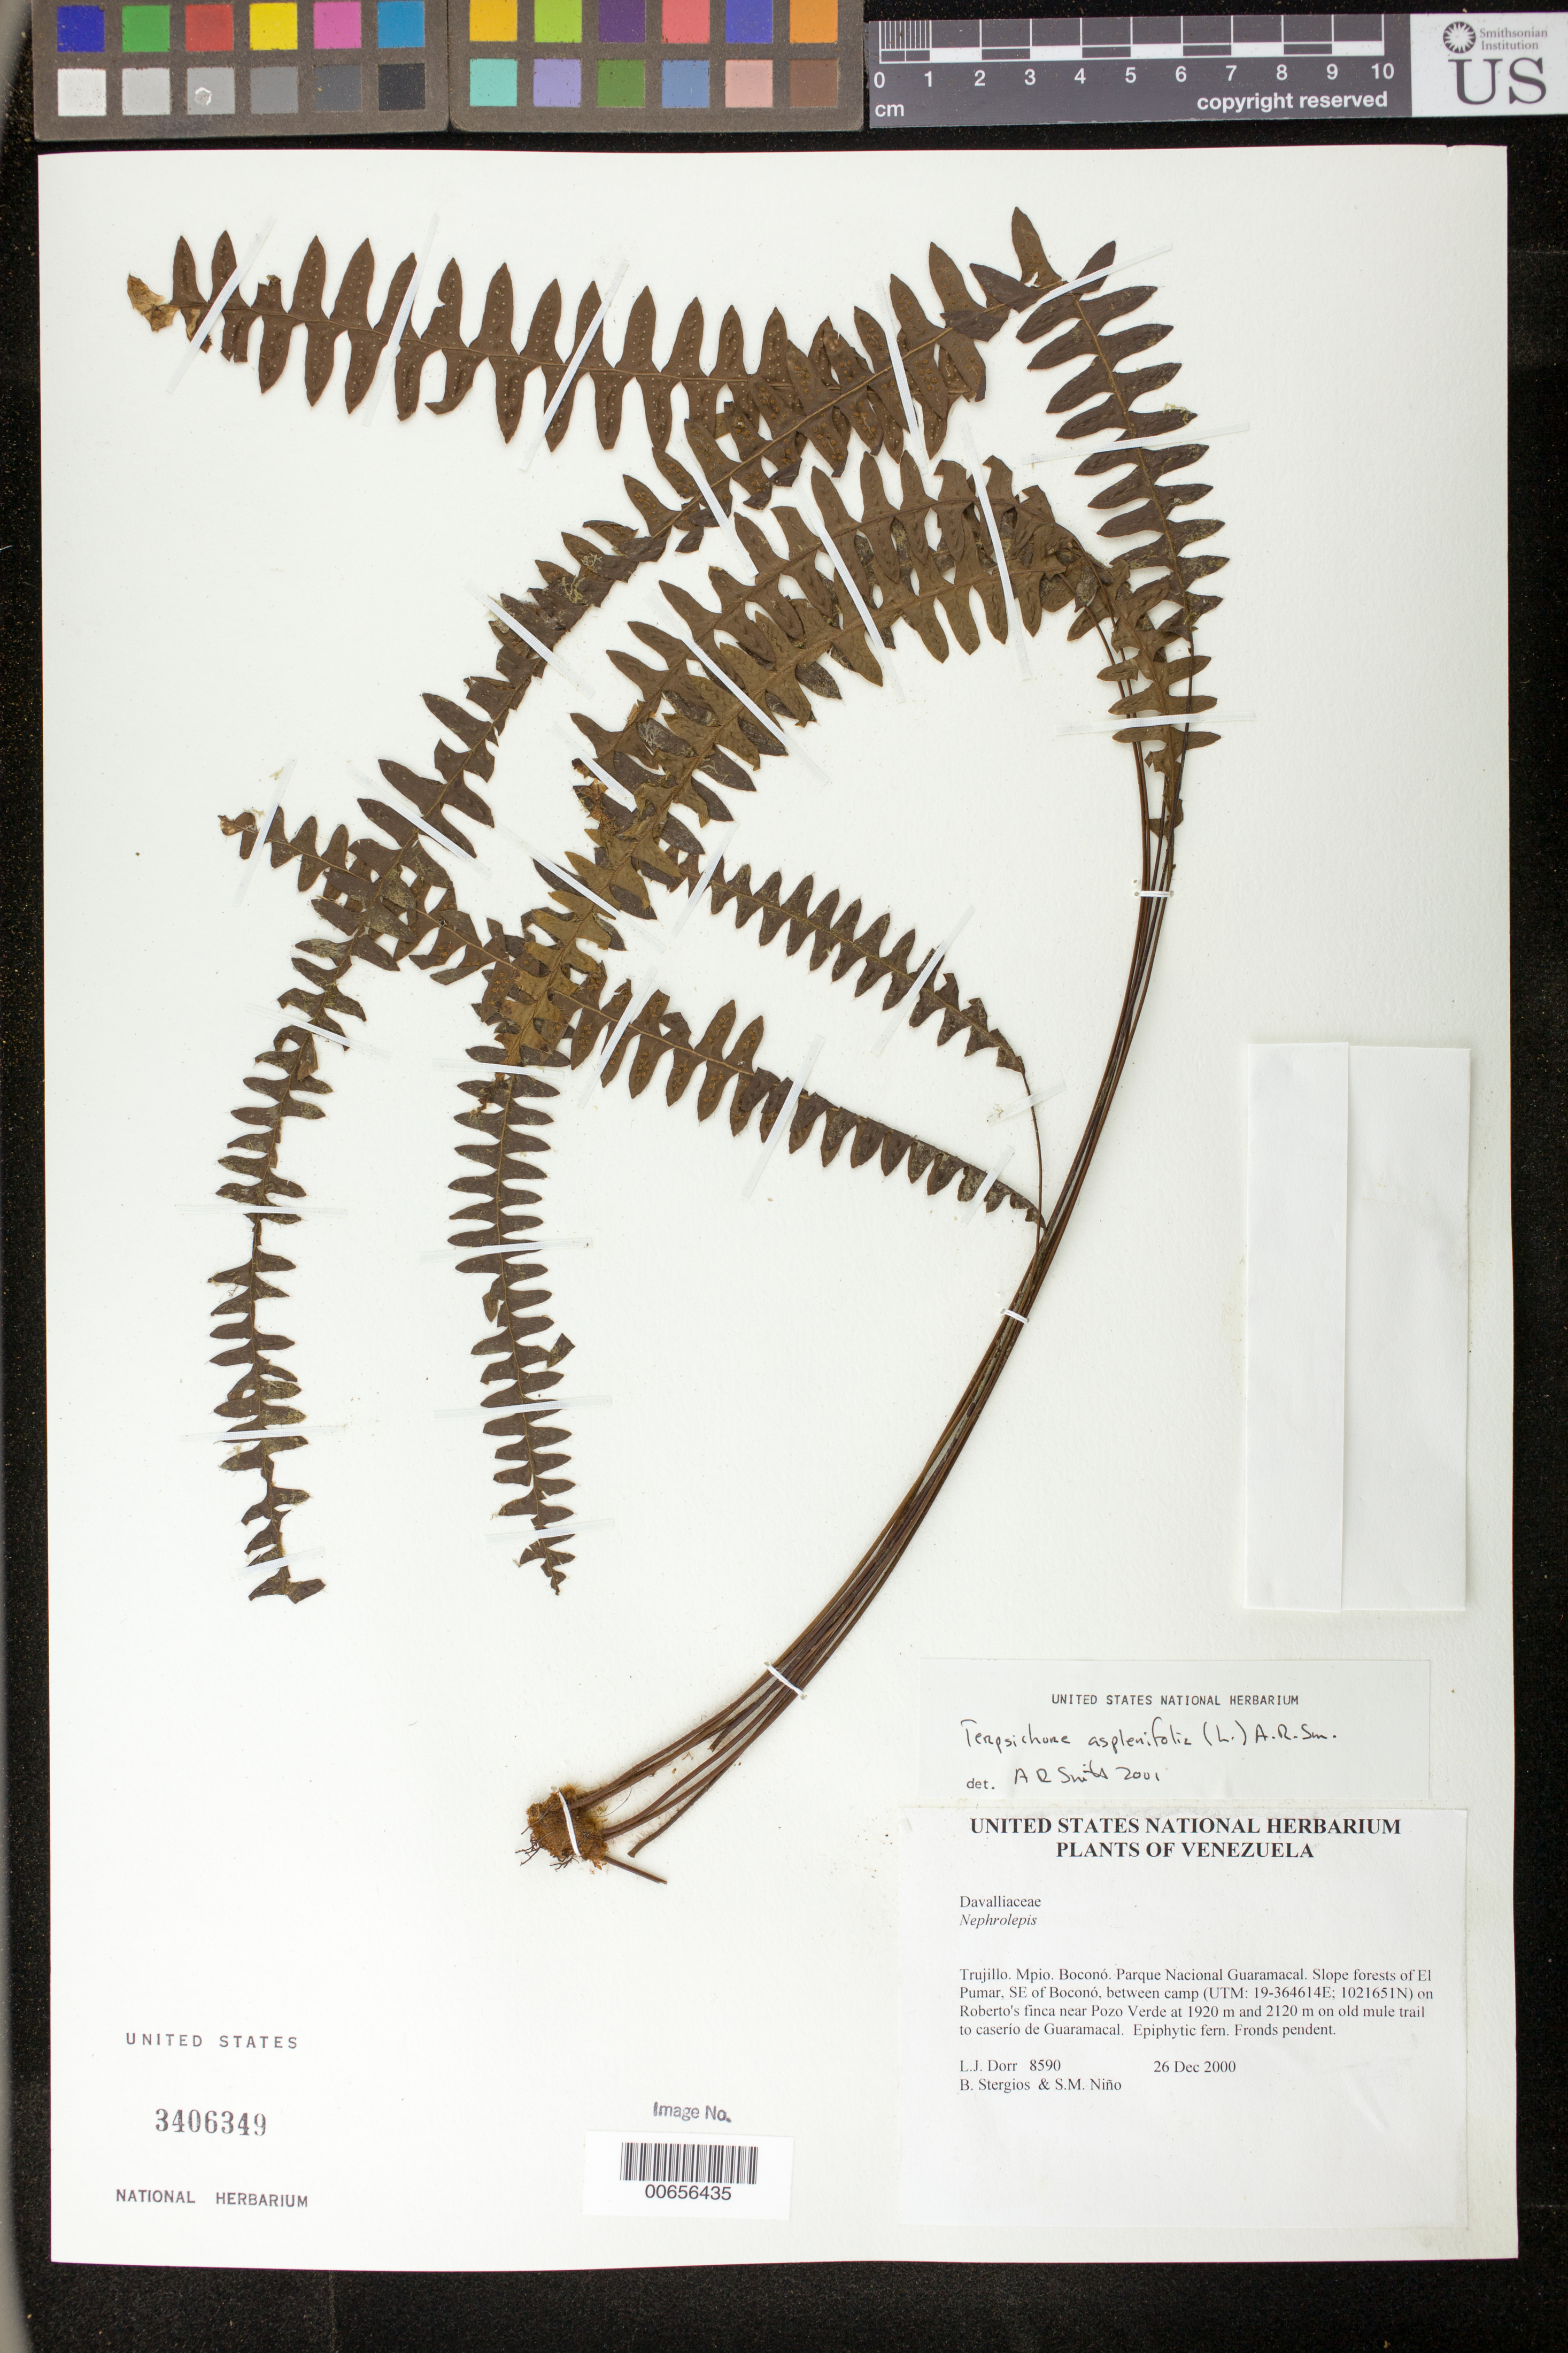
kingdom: Plantae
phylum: Tracheophyta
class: Polypodiopsida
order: Polypodiales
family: Polypodiaceae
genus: Terpsichore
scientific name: Terpsichore asplenifolia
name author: (L.) A.R. Sm.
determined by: Smith, Alan R., (UC)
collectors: L. J. Dorr, B. G. Stergios & S. M. Niño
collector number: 8590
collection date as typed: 26 Dec 2000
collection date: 2000-12-26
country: Venezuela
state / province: Trujillo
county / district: Boconó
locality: Parque Nacional Guaramacal. El Pumar, SE of Boconó, between camp on Roberto's finca near Pozo Verde at 1920 m and 2120 m on old mule trail to caserío de Guaramacal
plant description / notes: PORT, UC, US, VEN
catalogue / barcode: US 3406349